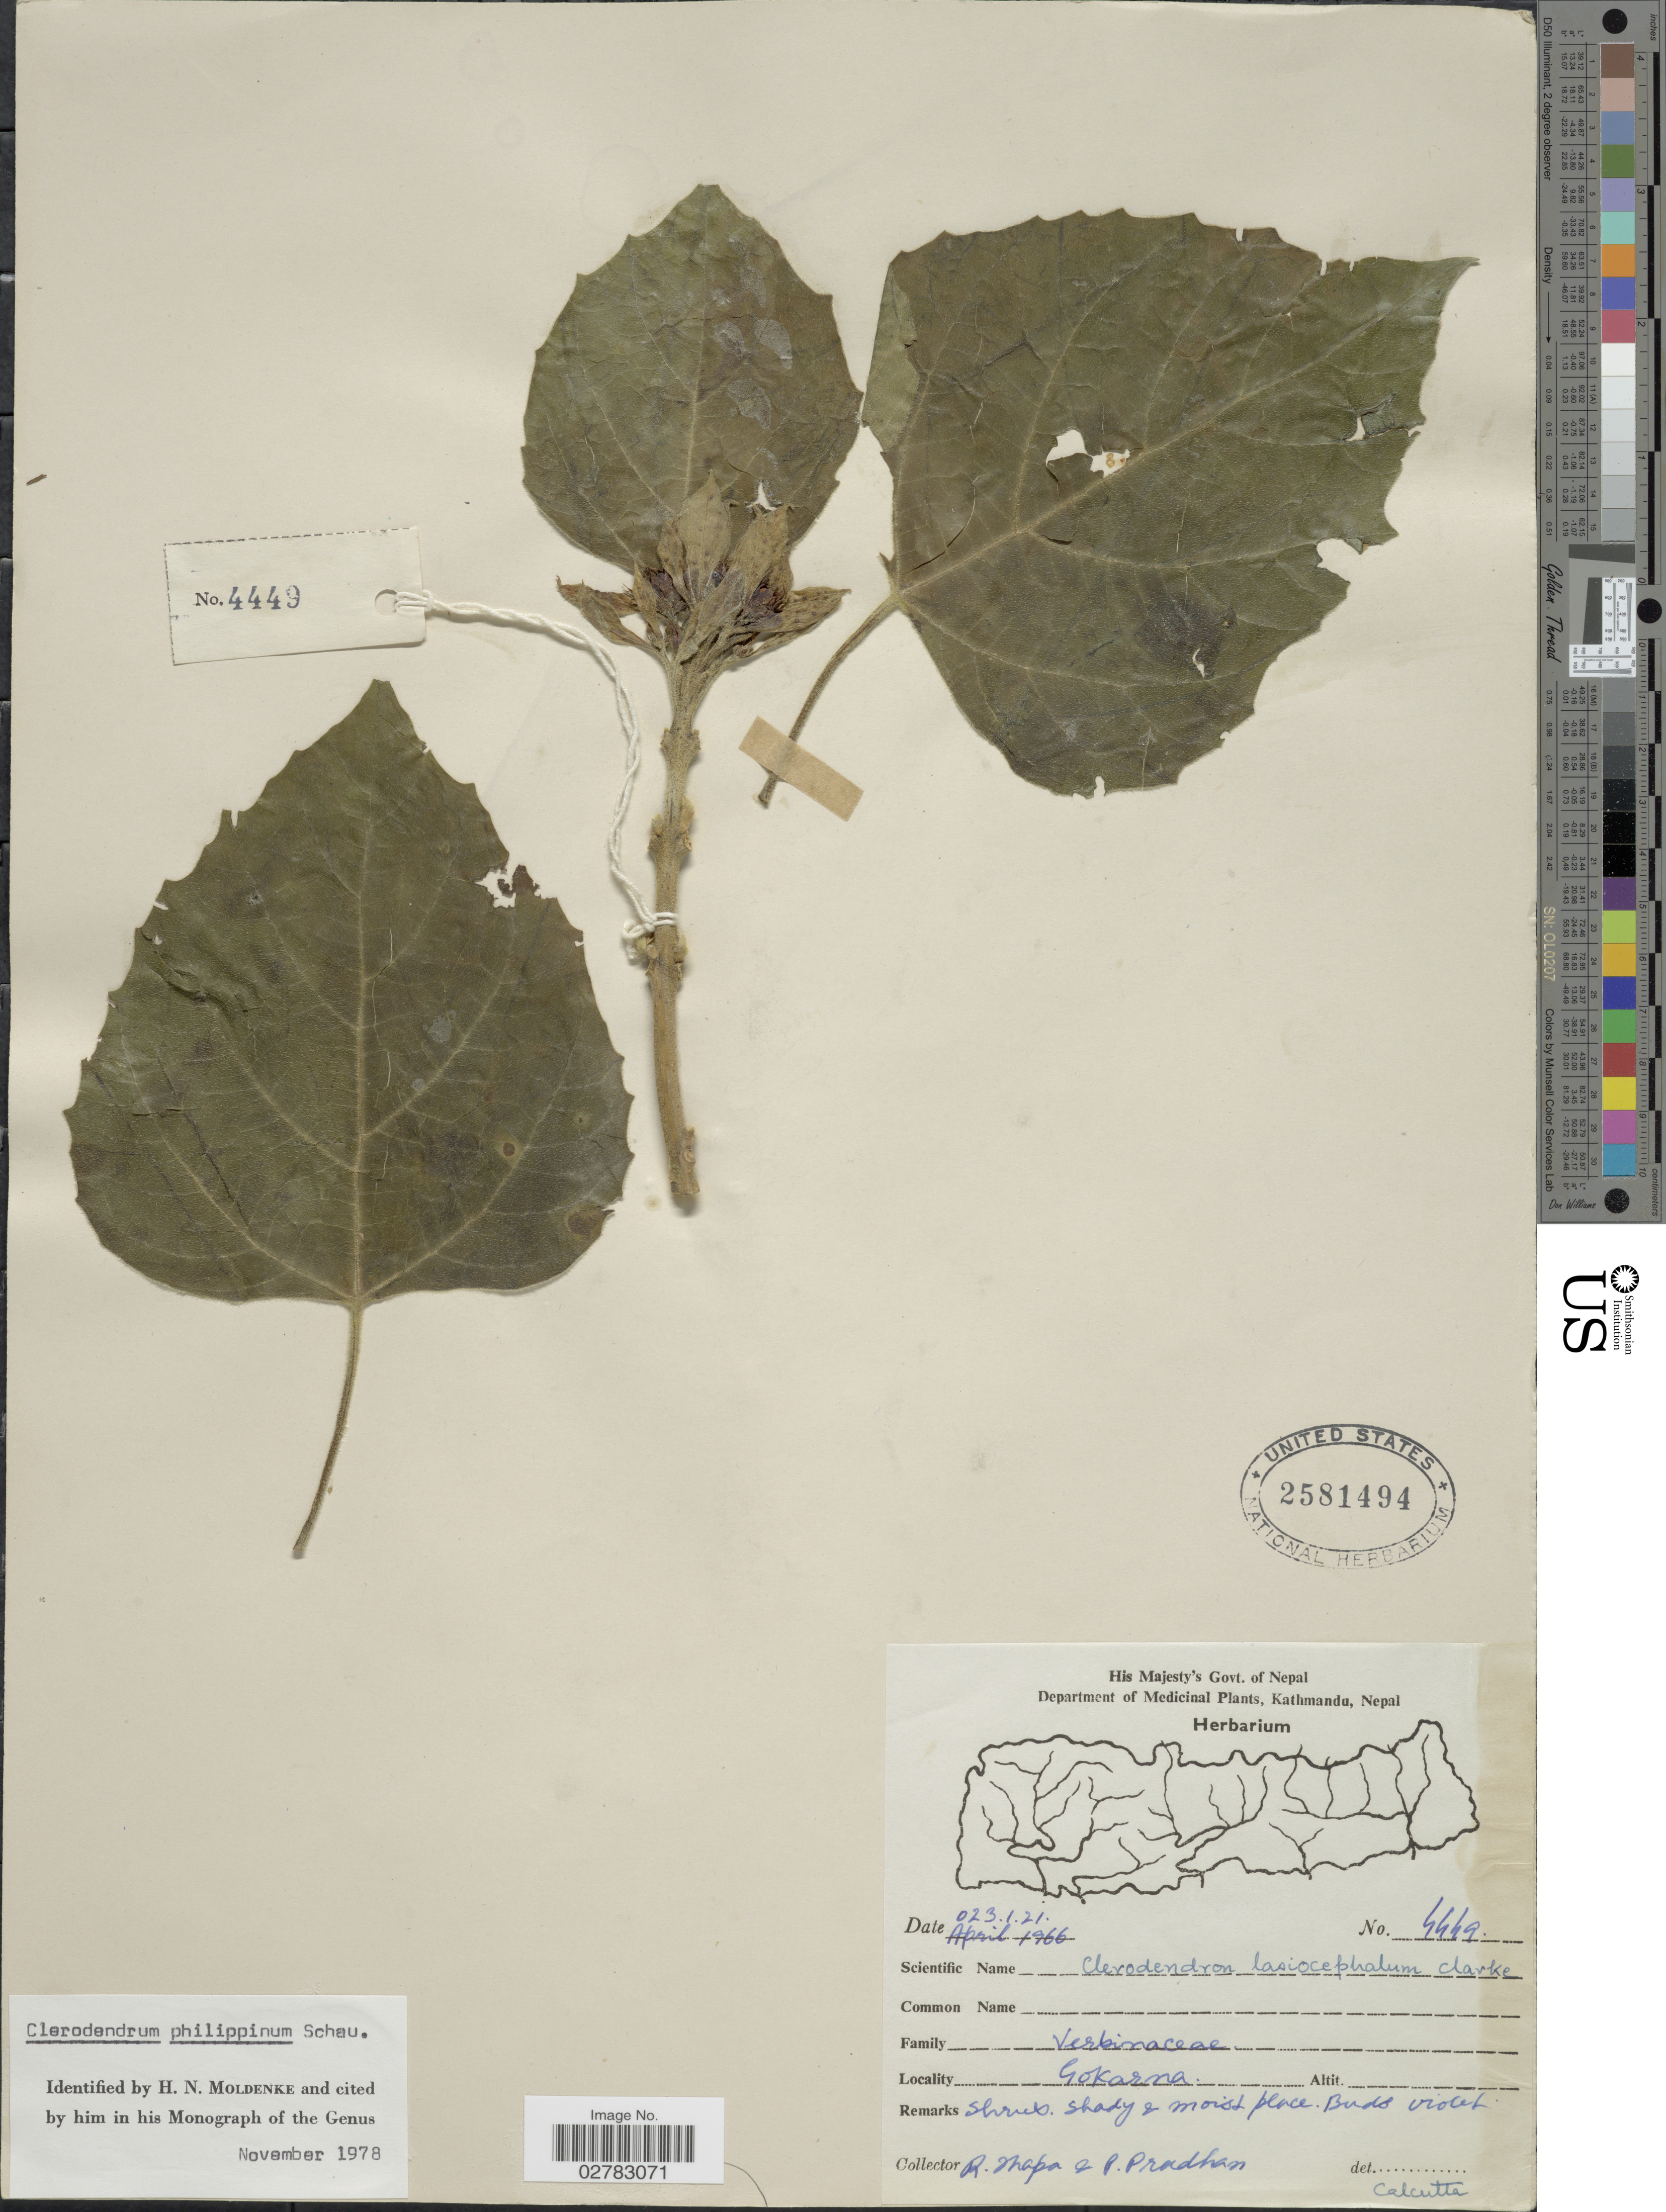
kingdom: Plantae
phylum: Tracheophyta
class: Magnoliopsida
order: Lamiales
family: Lamiaceae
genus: Clerodendrum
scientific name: Clerodendrum philippinum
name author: Schauer in DC.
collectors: R. Thapa & P. Pradhan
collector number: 4449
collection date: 1966-04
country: Nepal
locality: Gokarna.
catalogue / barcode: US 2581494